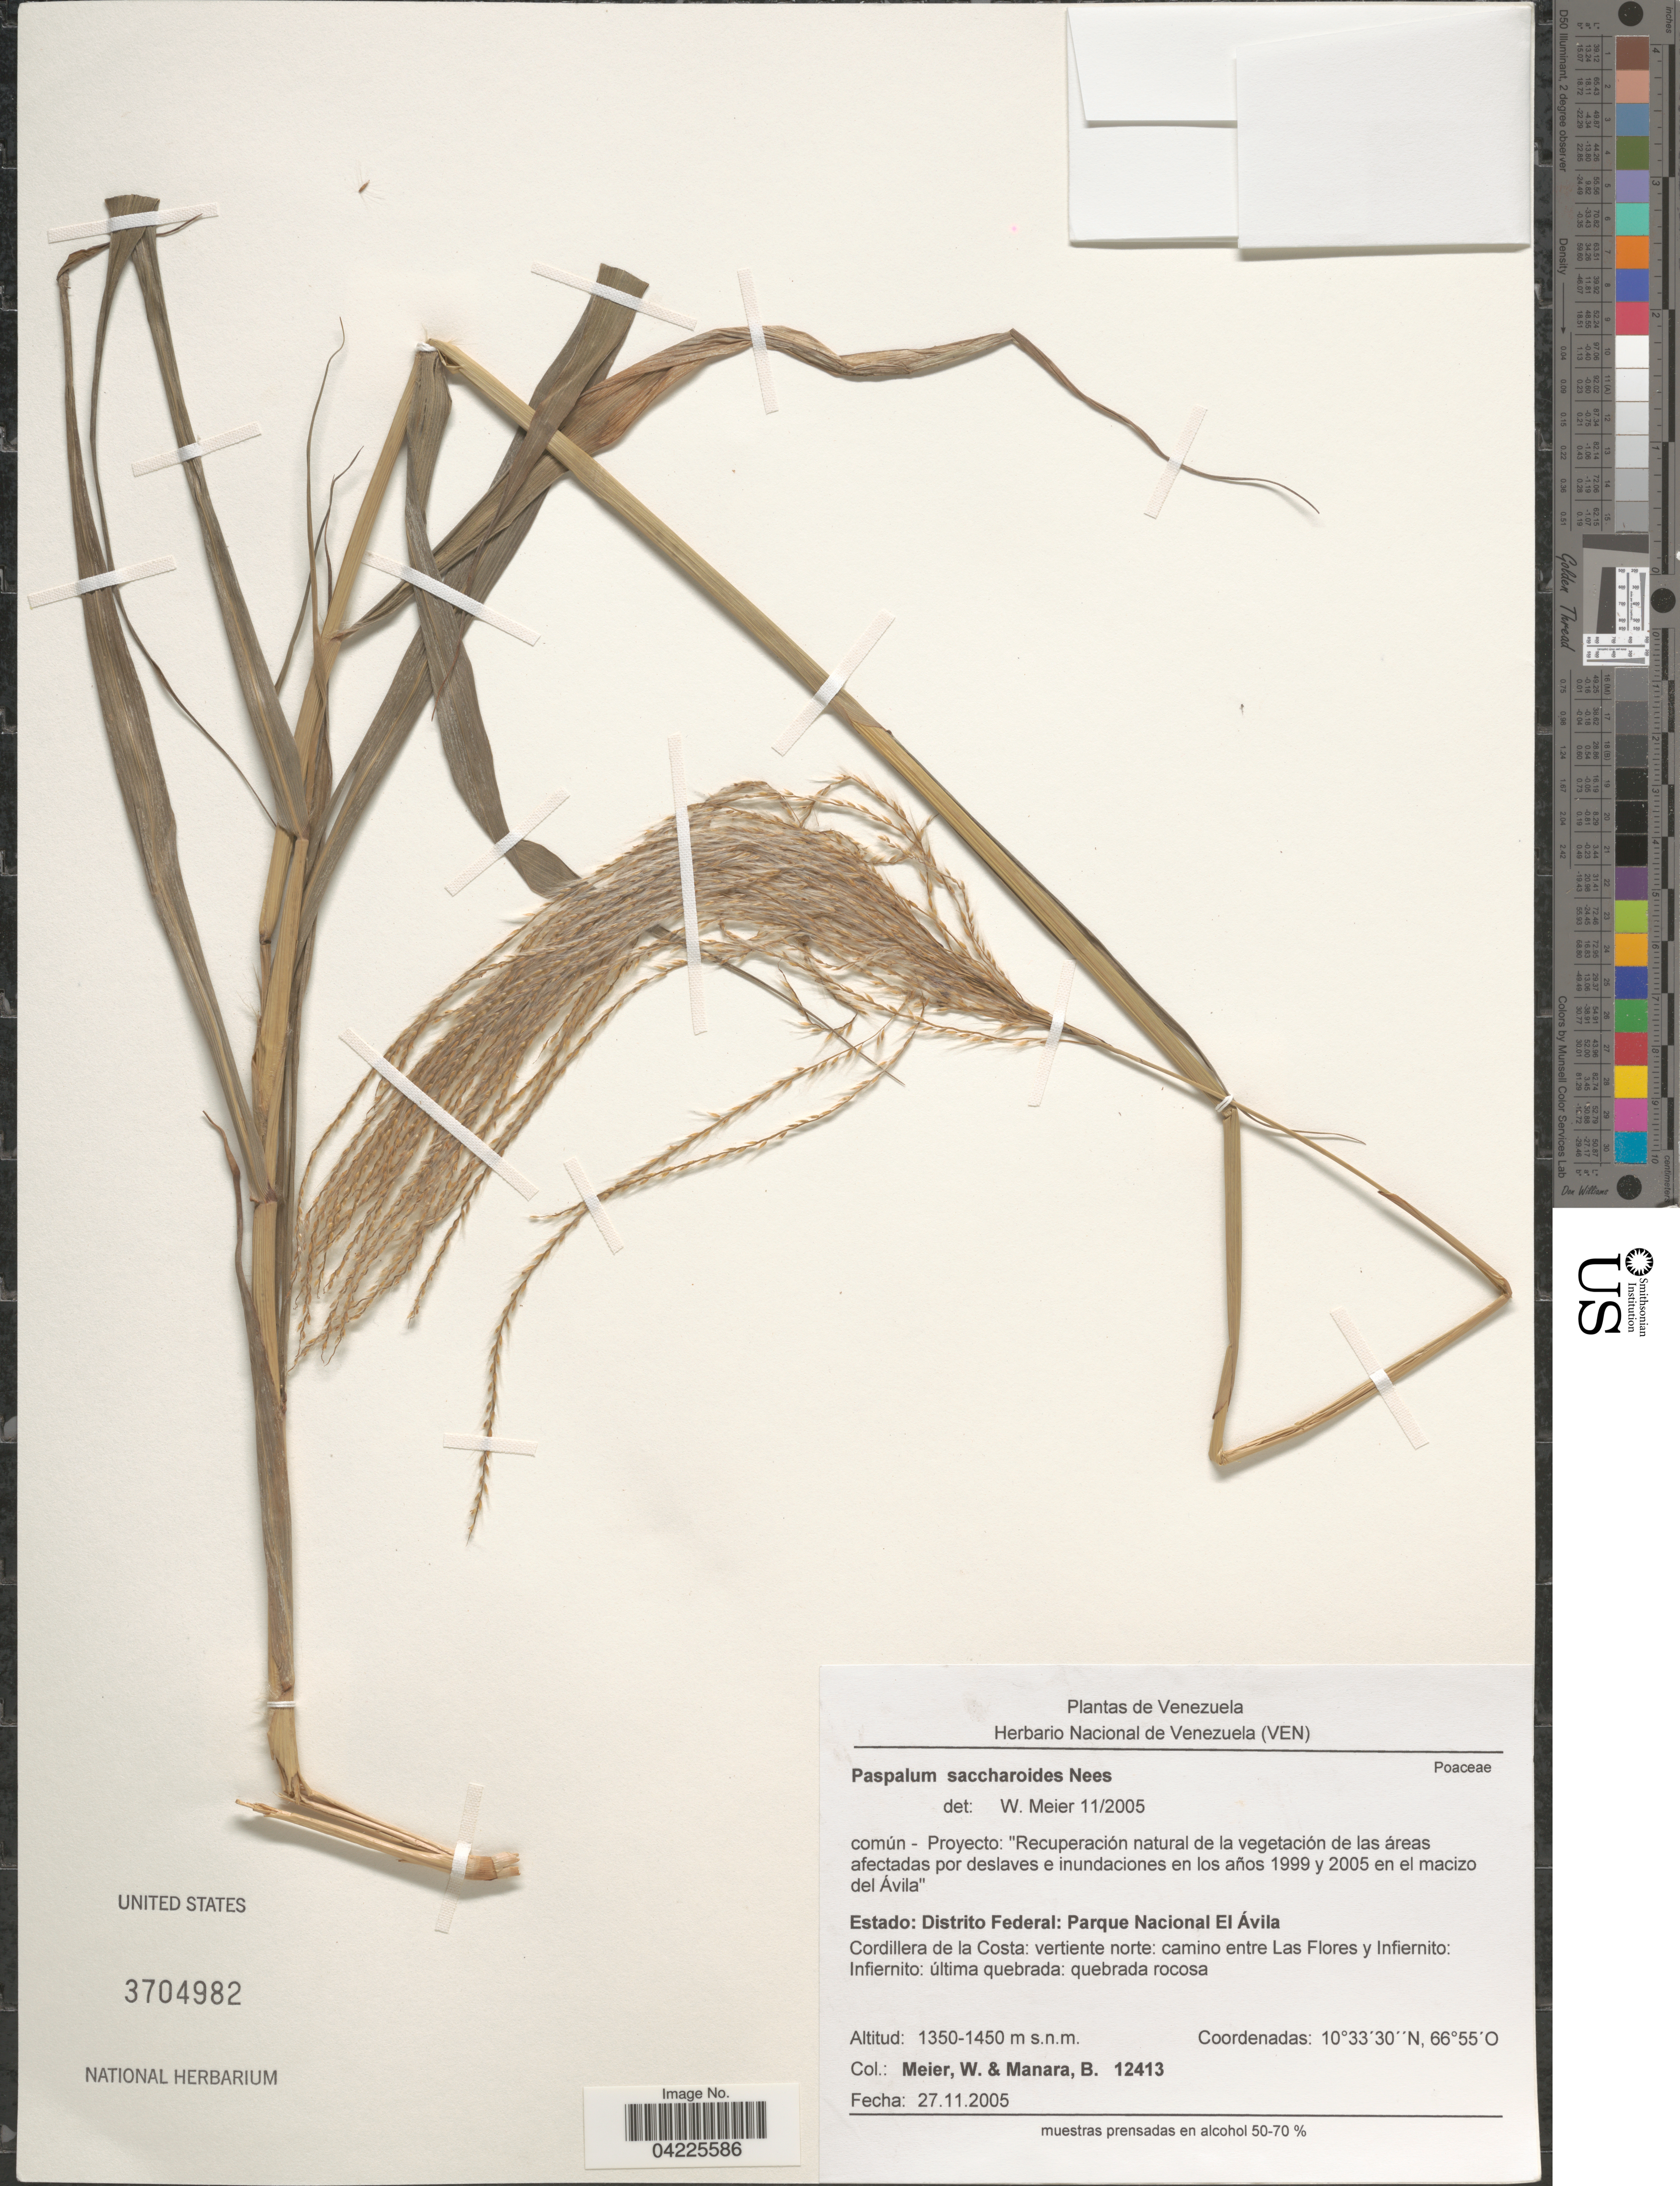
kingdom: Plantae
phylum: Tracheophyta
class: Liliopsida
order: Poales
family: Poaceae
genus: Paspalum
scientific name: Paspalum saccharoides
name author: Nees ex Trin.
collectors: W. Meier & B. Manara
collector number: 12413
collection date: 2005-11-27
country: Venezuela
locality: Estado: Distrito Federal: Parque Nacional El Ávila. Cordillera de la Costa: vertiente norte: camino entre Las Flores y Infiernito: Infiernito: última quebrada.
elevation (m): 1350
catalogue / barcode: US 3704982